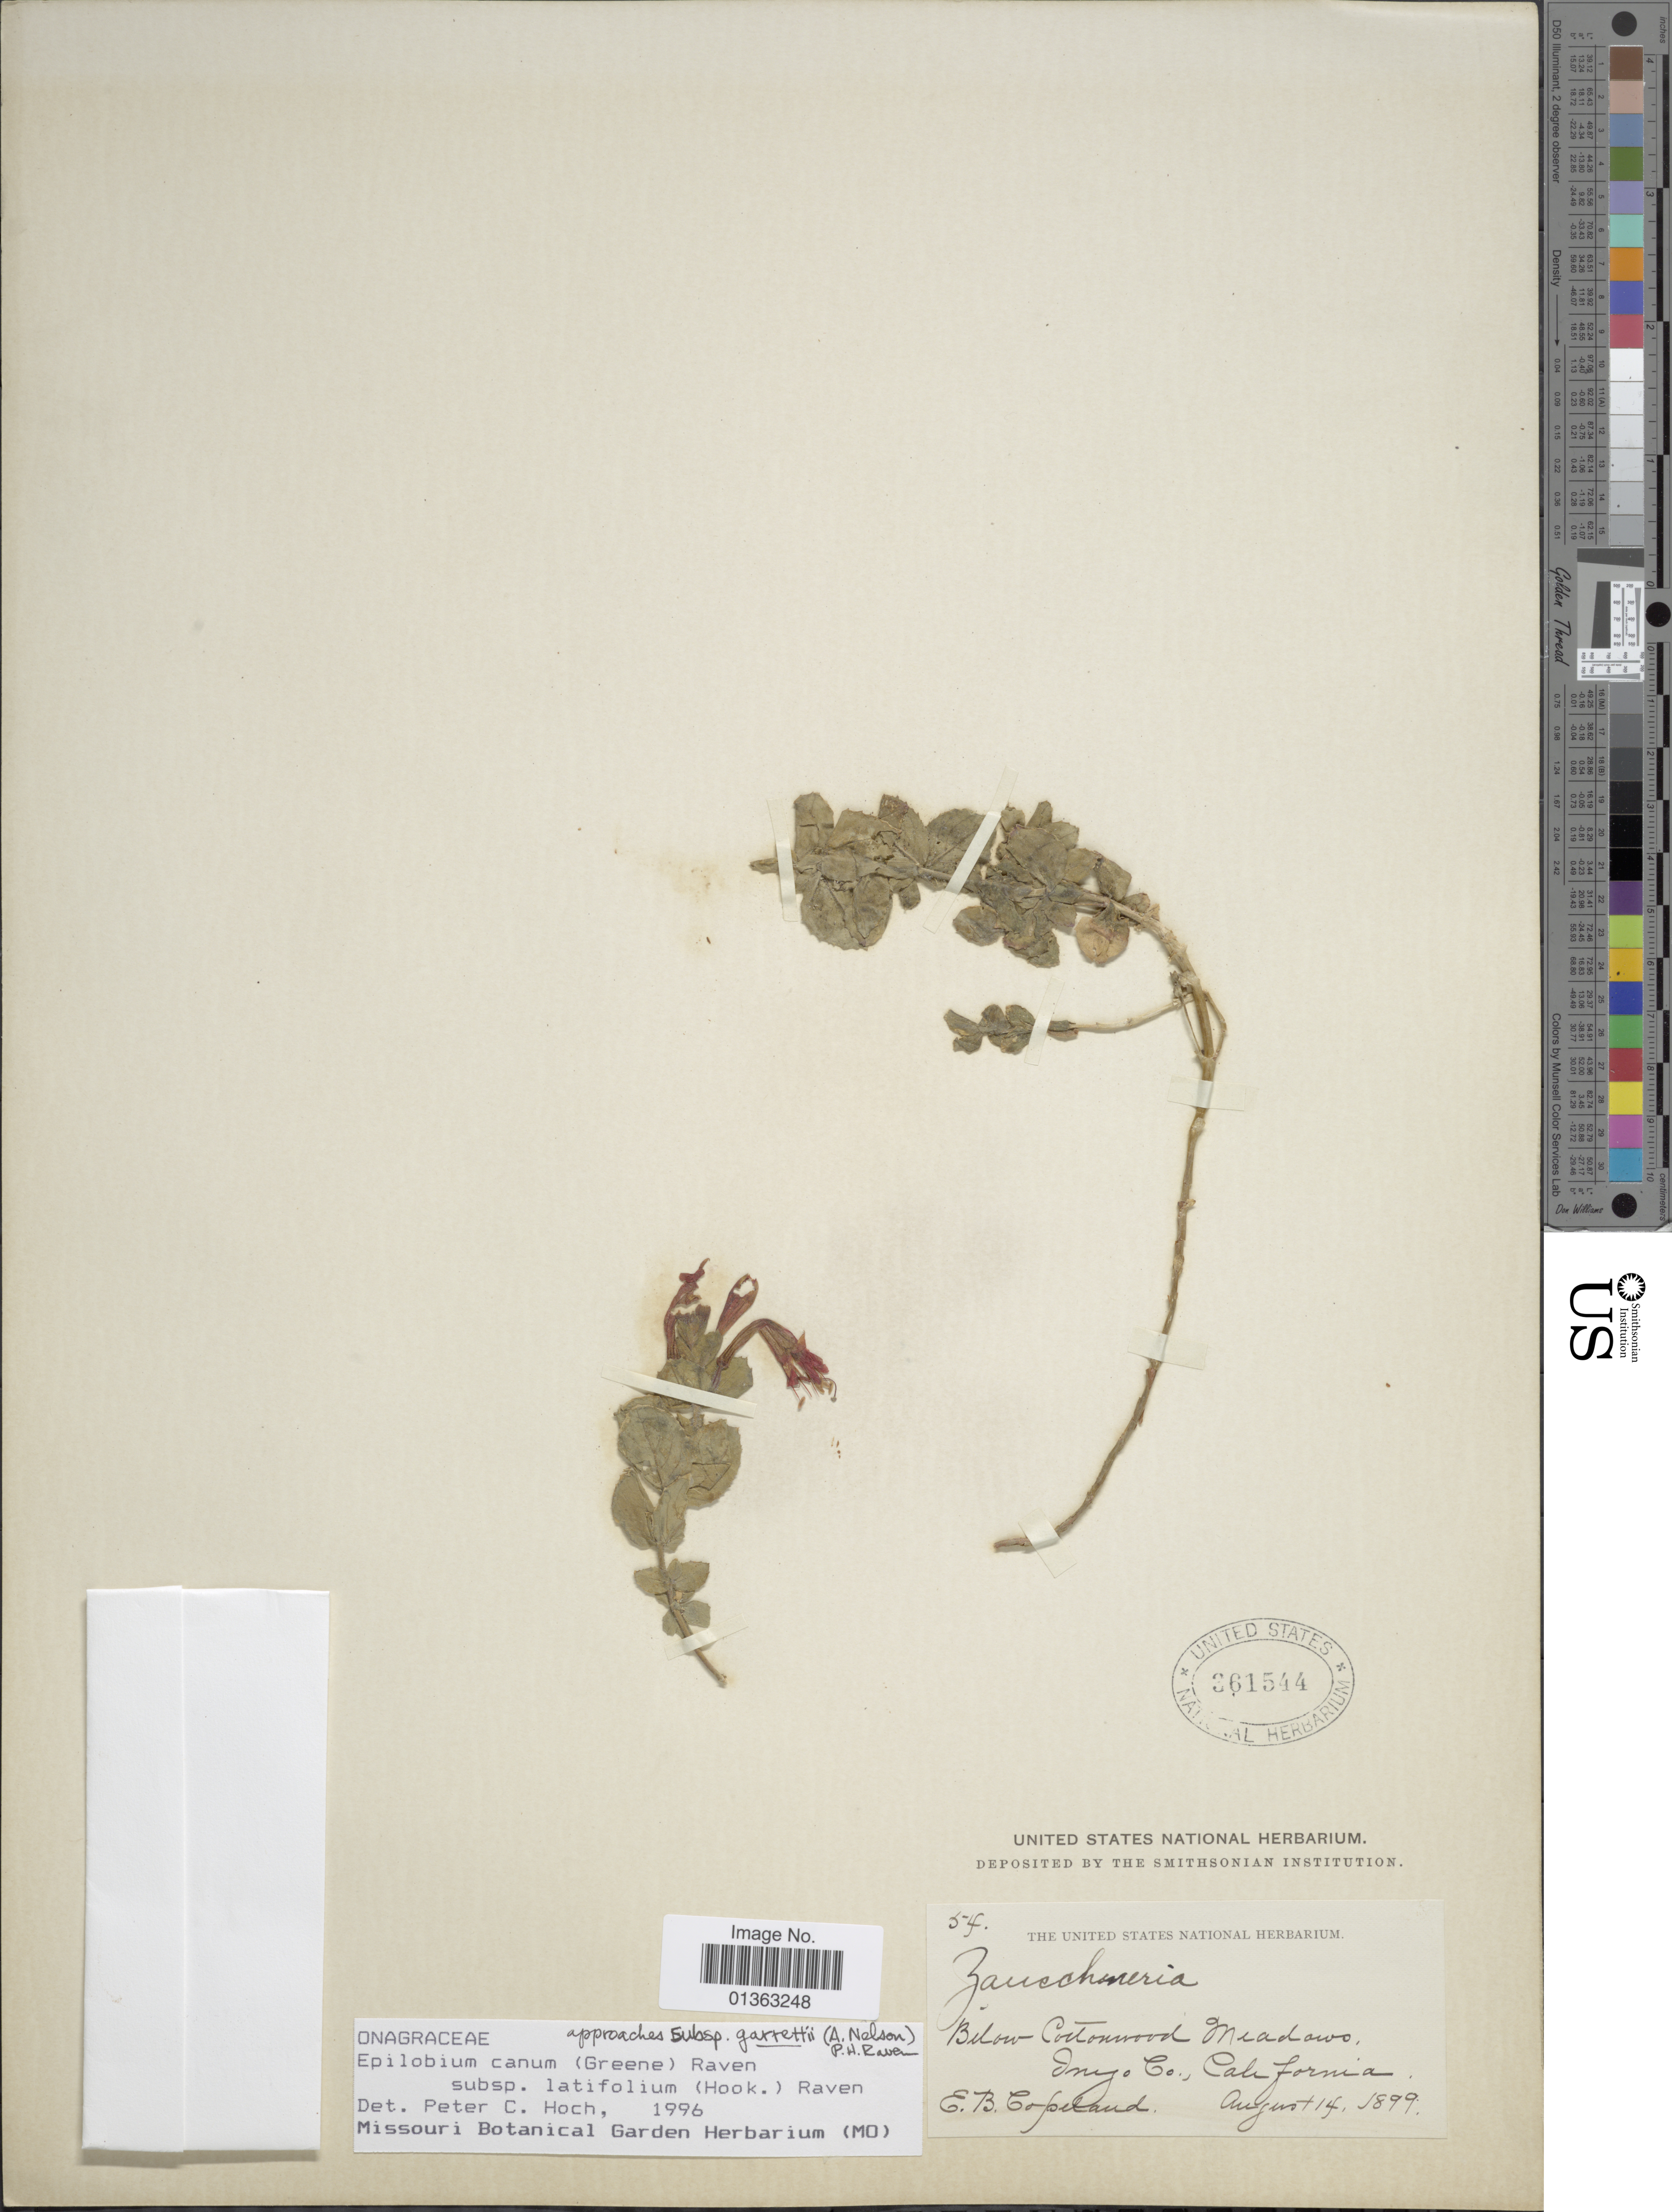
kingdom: Plantae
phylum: Tracheophyta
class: Magnoliopsida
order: Myrtales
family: Onagraceae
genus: Epilobium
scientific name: Epilobium canum subsp. latifolium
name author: (Hook.) P.H. Raven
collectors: E. B. Copeland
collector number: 54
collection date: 1899-08-14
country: United States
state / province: California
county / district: Inyo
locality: Below Cortonwood Meadows, Inyo Co.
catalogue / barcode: US 361544